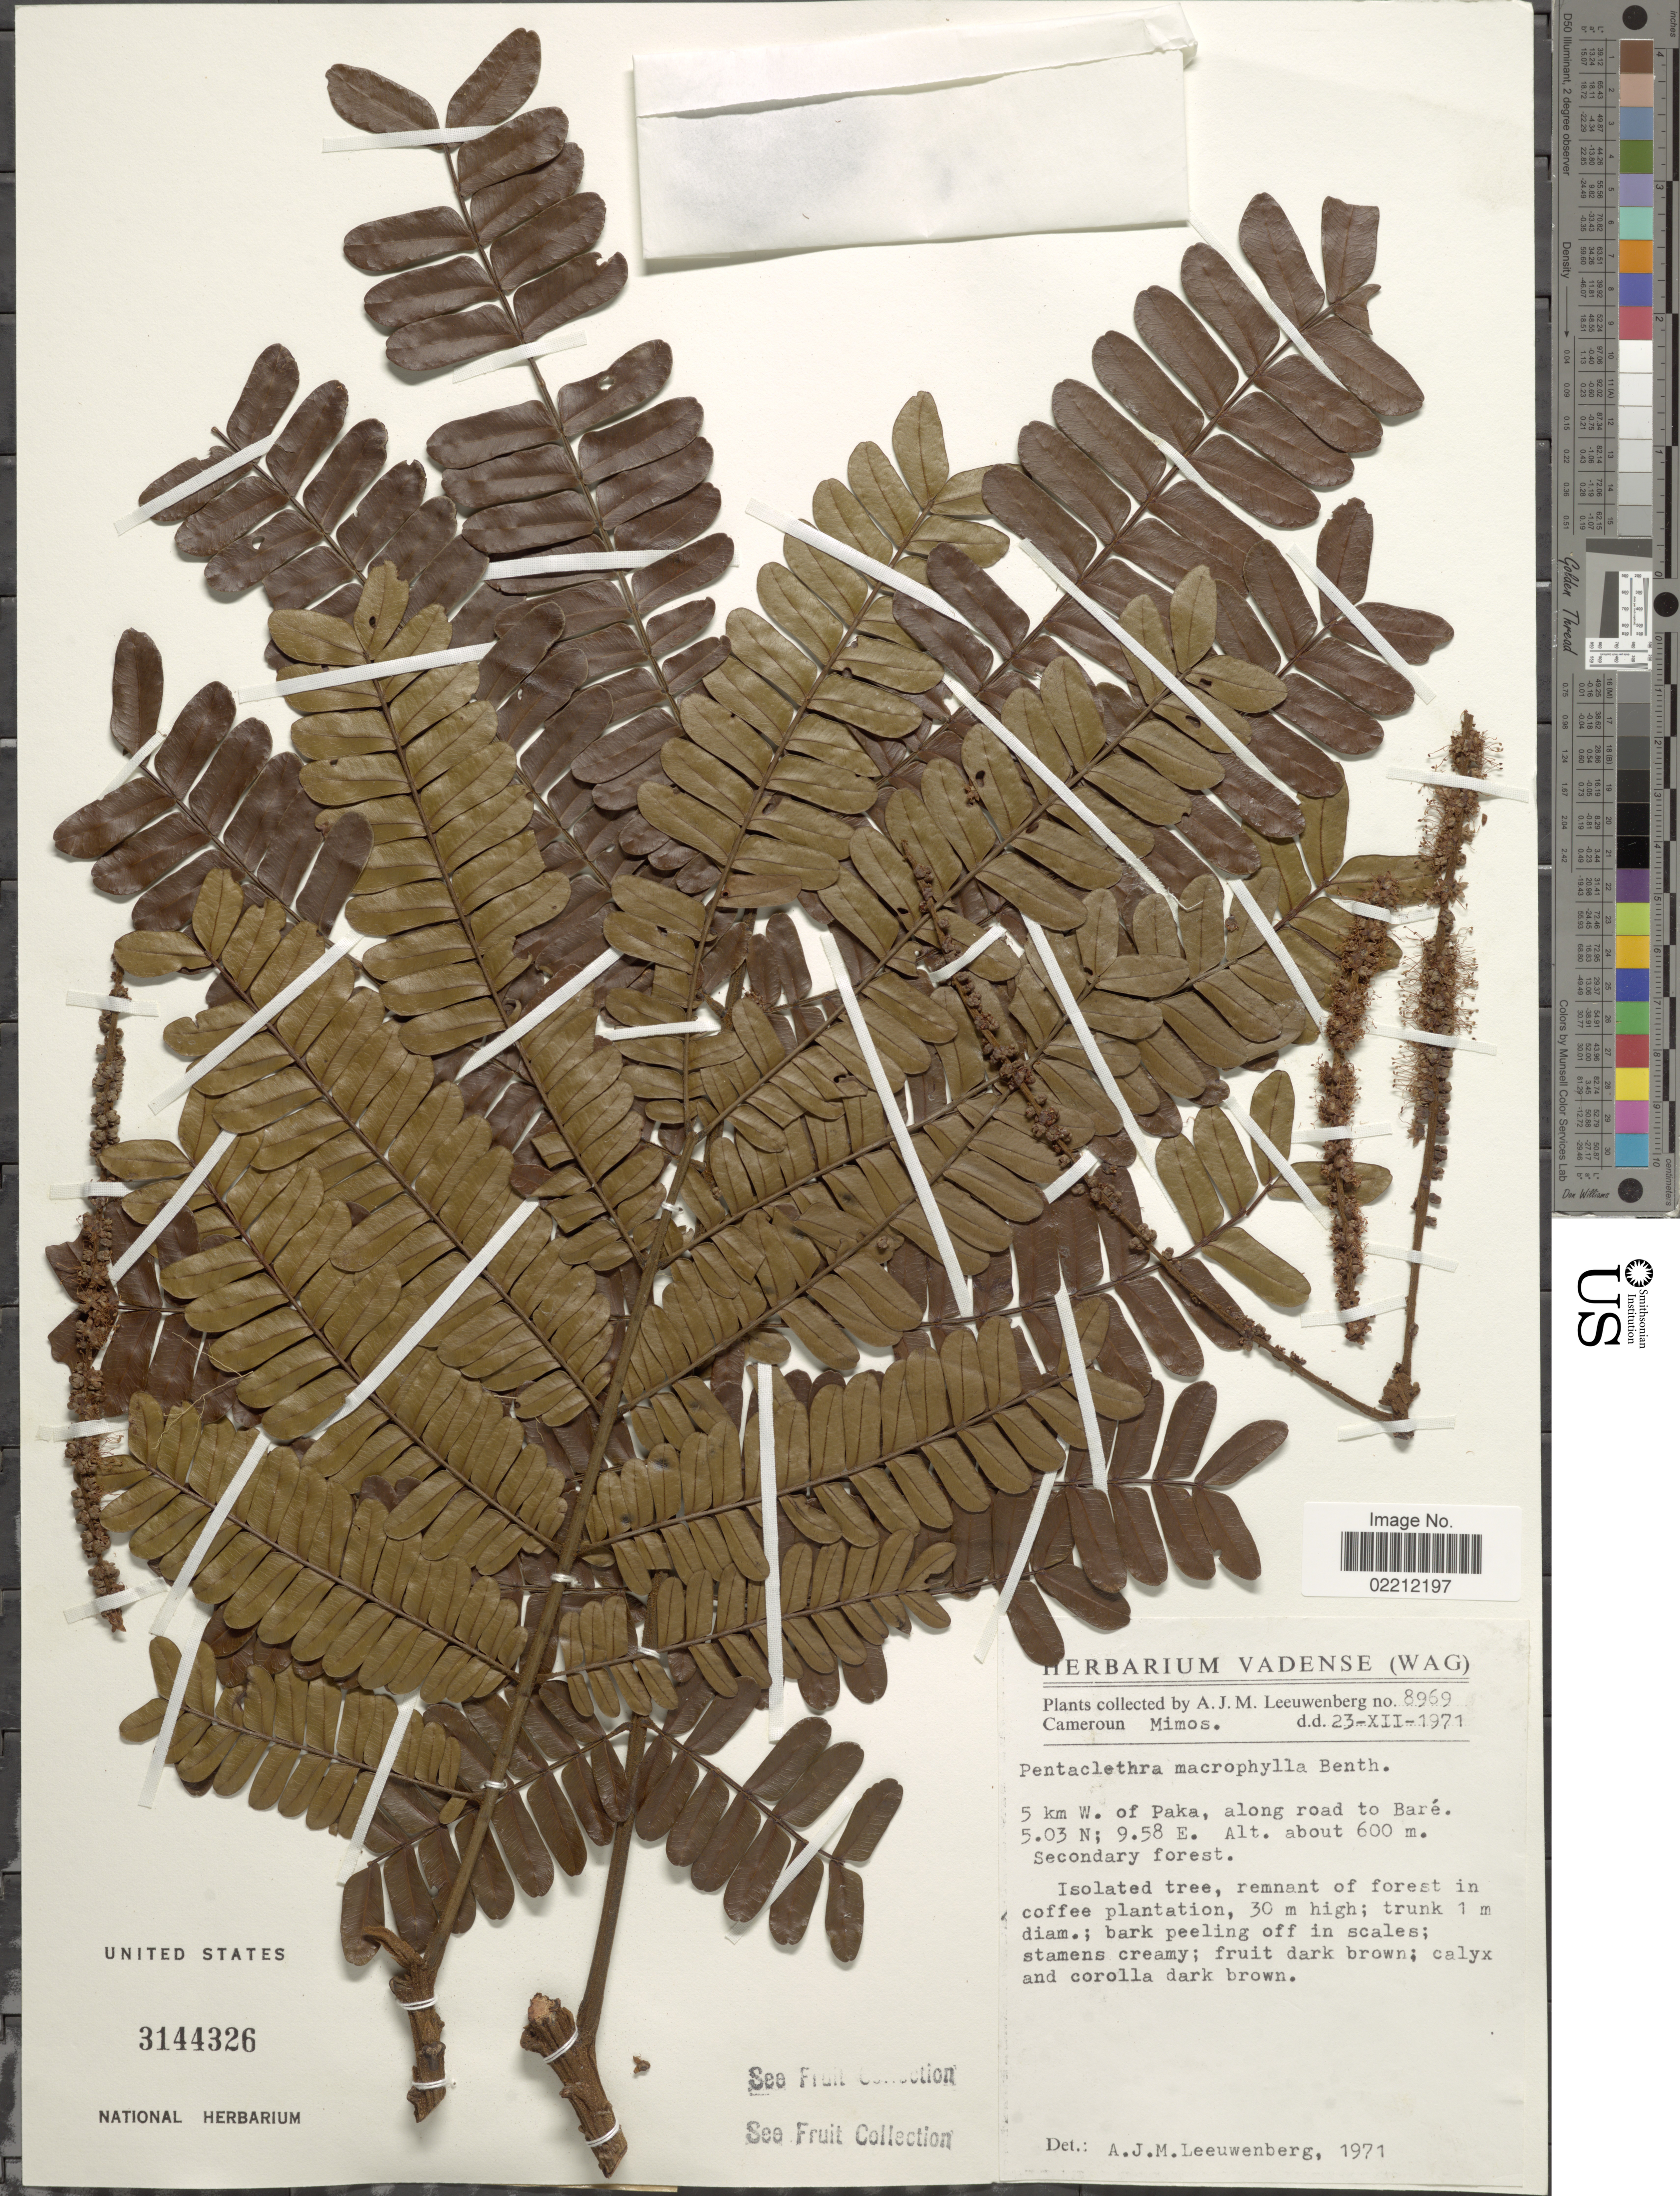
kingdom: Plantae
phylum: Tracheophyta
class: Magnoliopsida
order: Fabales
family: Fabaceae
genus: Pentaclethra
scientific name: Pentaclethra macrophylla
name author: Benth.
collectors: A. J. M. Leeuwenberg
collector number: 8969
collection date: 1971-12-23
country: Cameroon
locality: Cameroun, 5 km W. of Paka, along road to Bare.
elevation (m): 600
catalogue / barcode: US 3144326